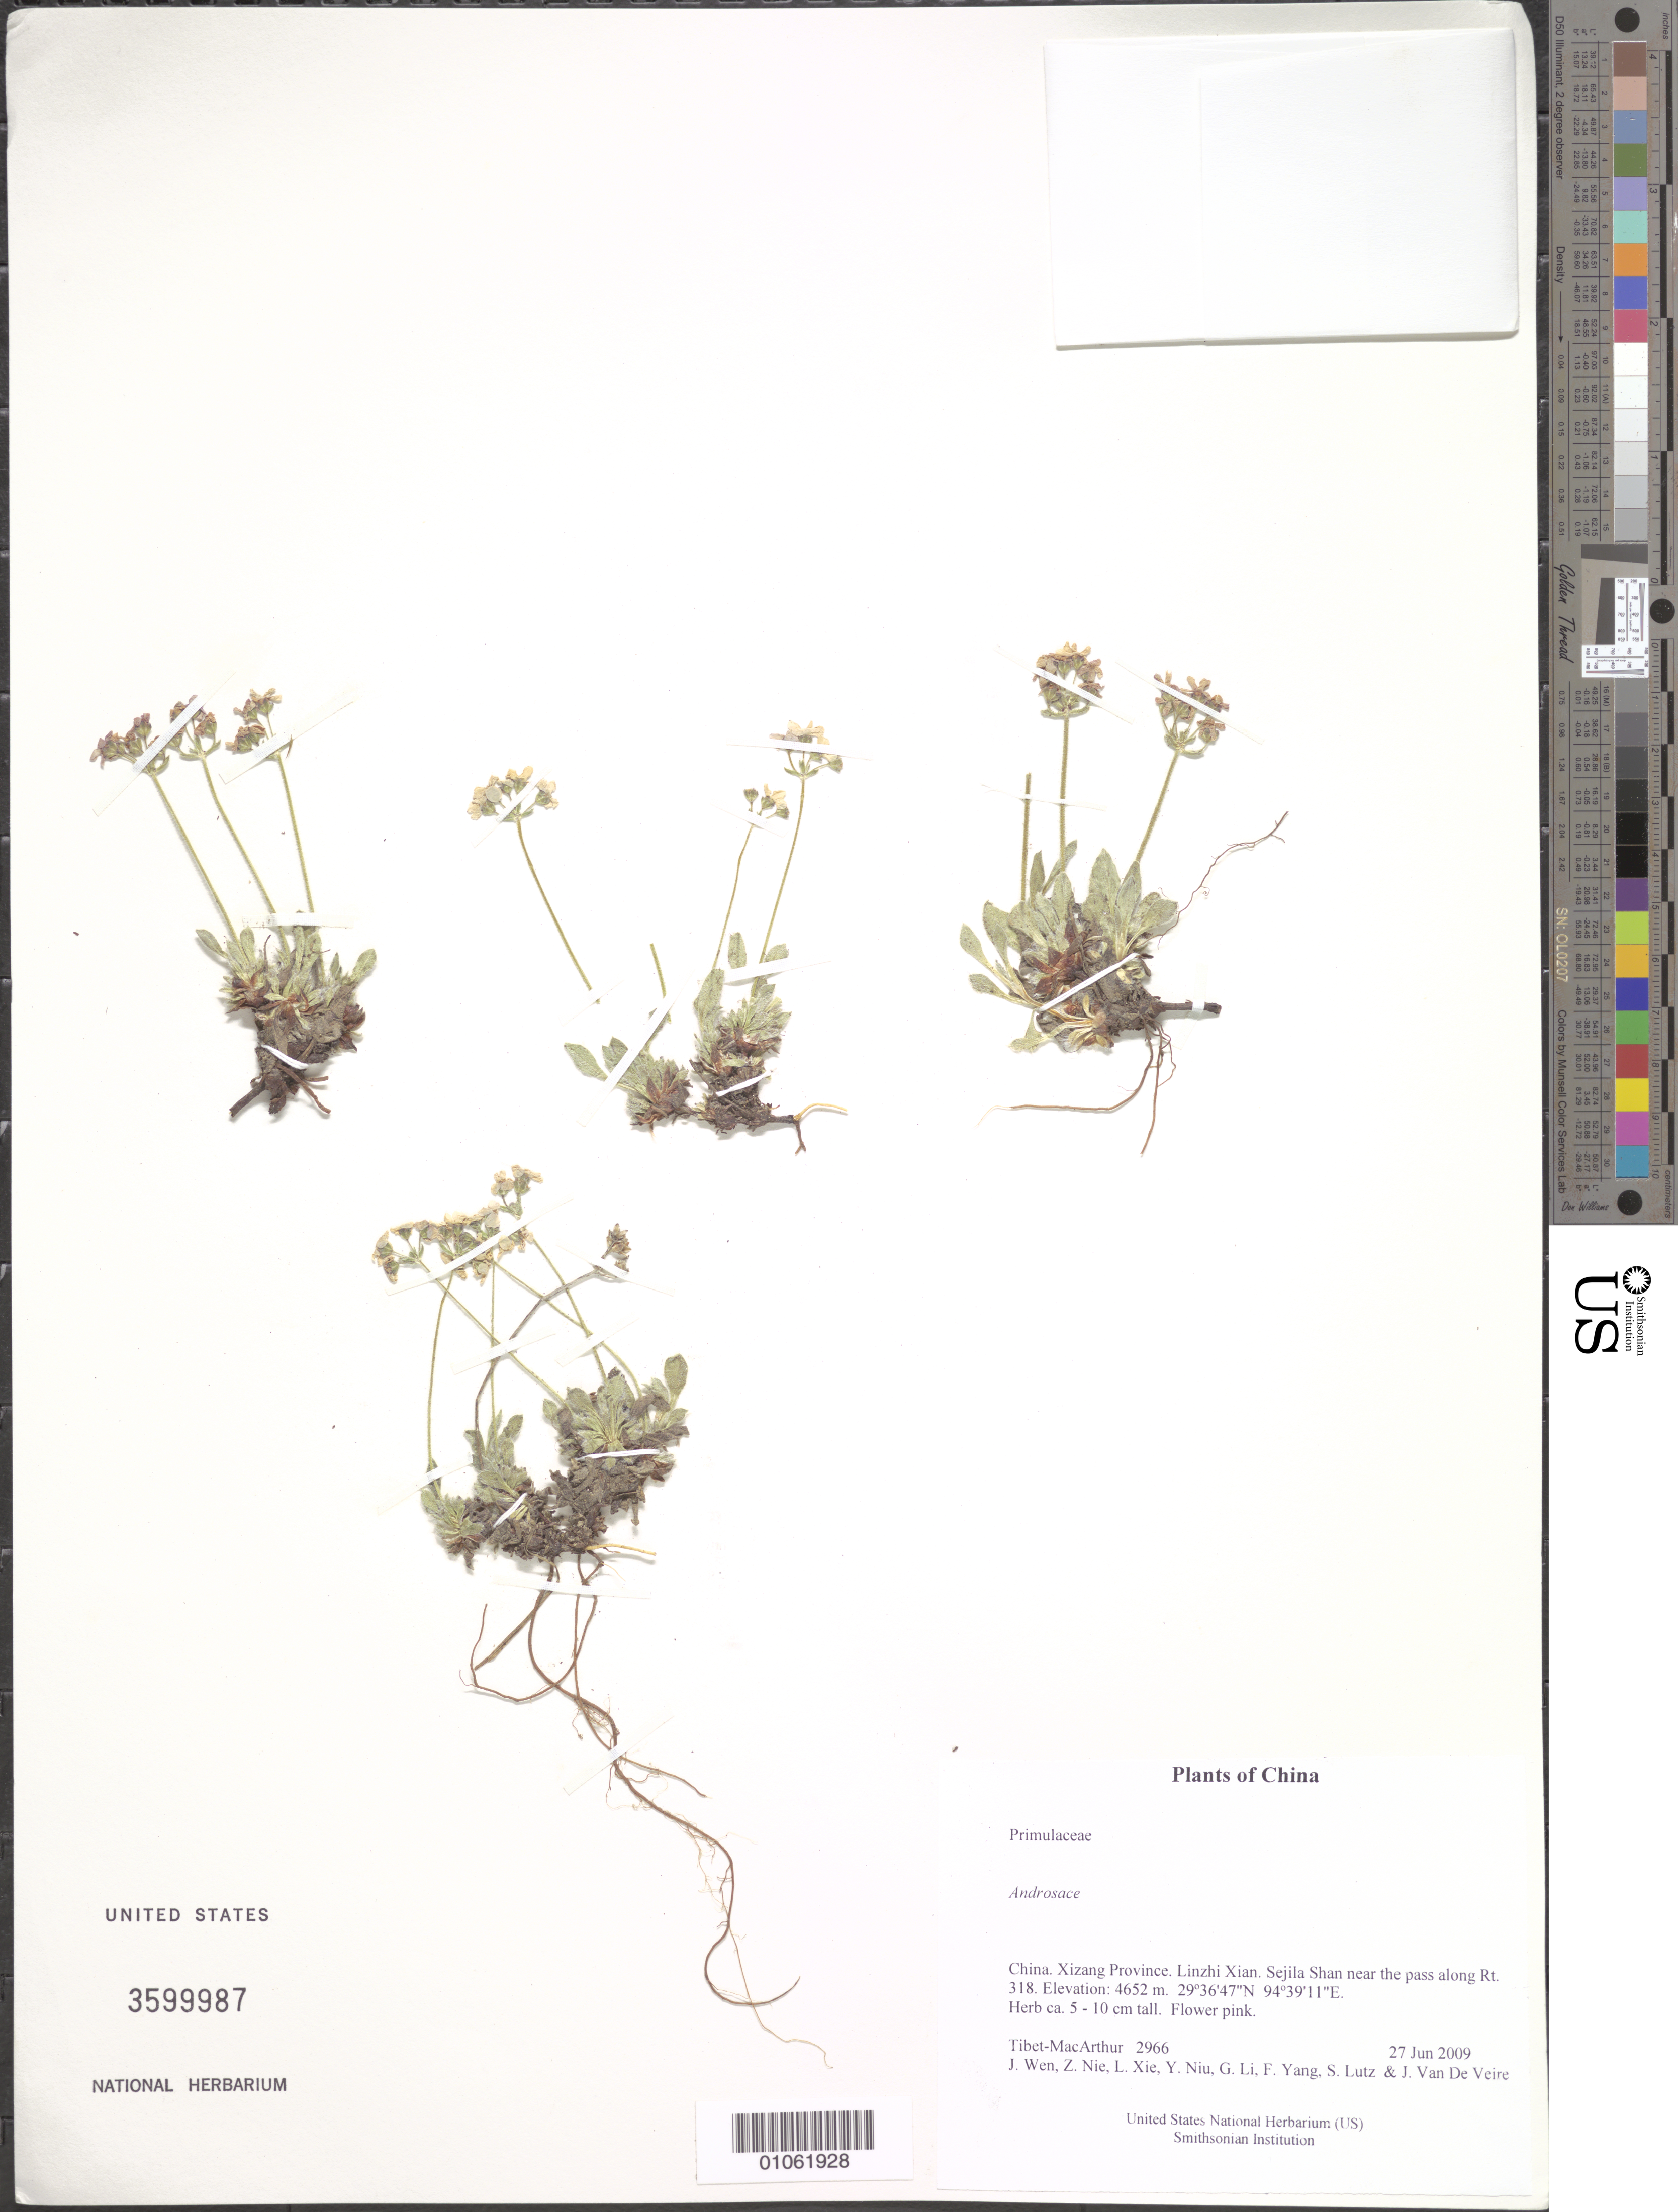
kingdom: Plantae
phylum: Tracheophyta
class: Magnoliopsida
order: Ericales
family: Primulaceae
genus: Androsace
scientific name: Androsace sp.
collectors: Tibet-MacArthur, J. Wen, Z. Nie, L. Xie, Y. Niu, G. Li, F. Yang, S. Lutz & J. Van De Veire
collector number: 2966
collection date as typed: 27 Jun 2009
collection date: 2009-06-27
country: China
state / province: Xizang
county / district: Linzhi Xian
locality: Sejila Shan near the pass along Rt. 318.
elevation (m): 4652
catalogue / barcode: US 3599987